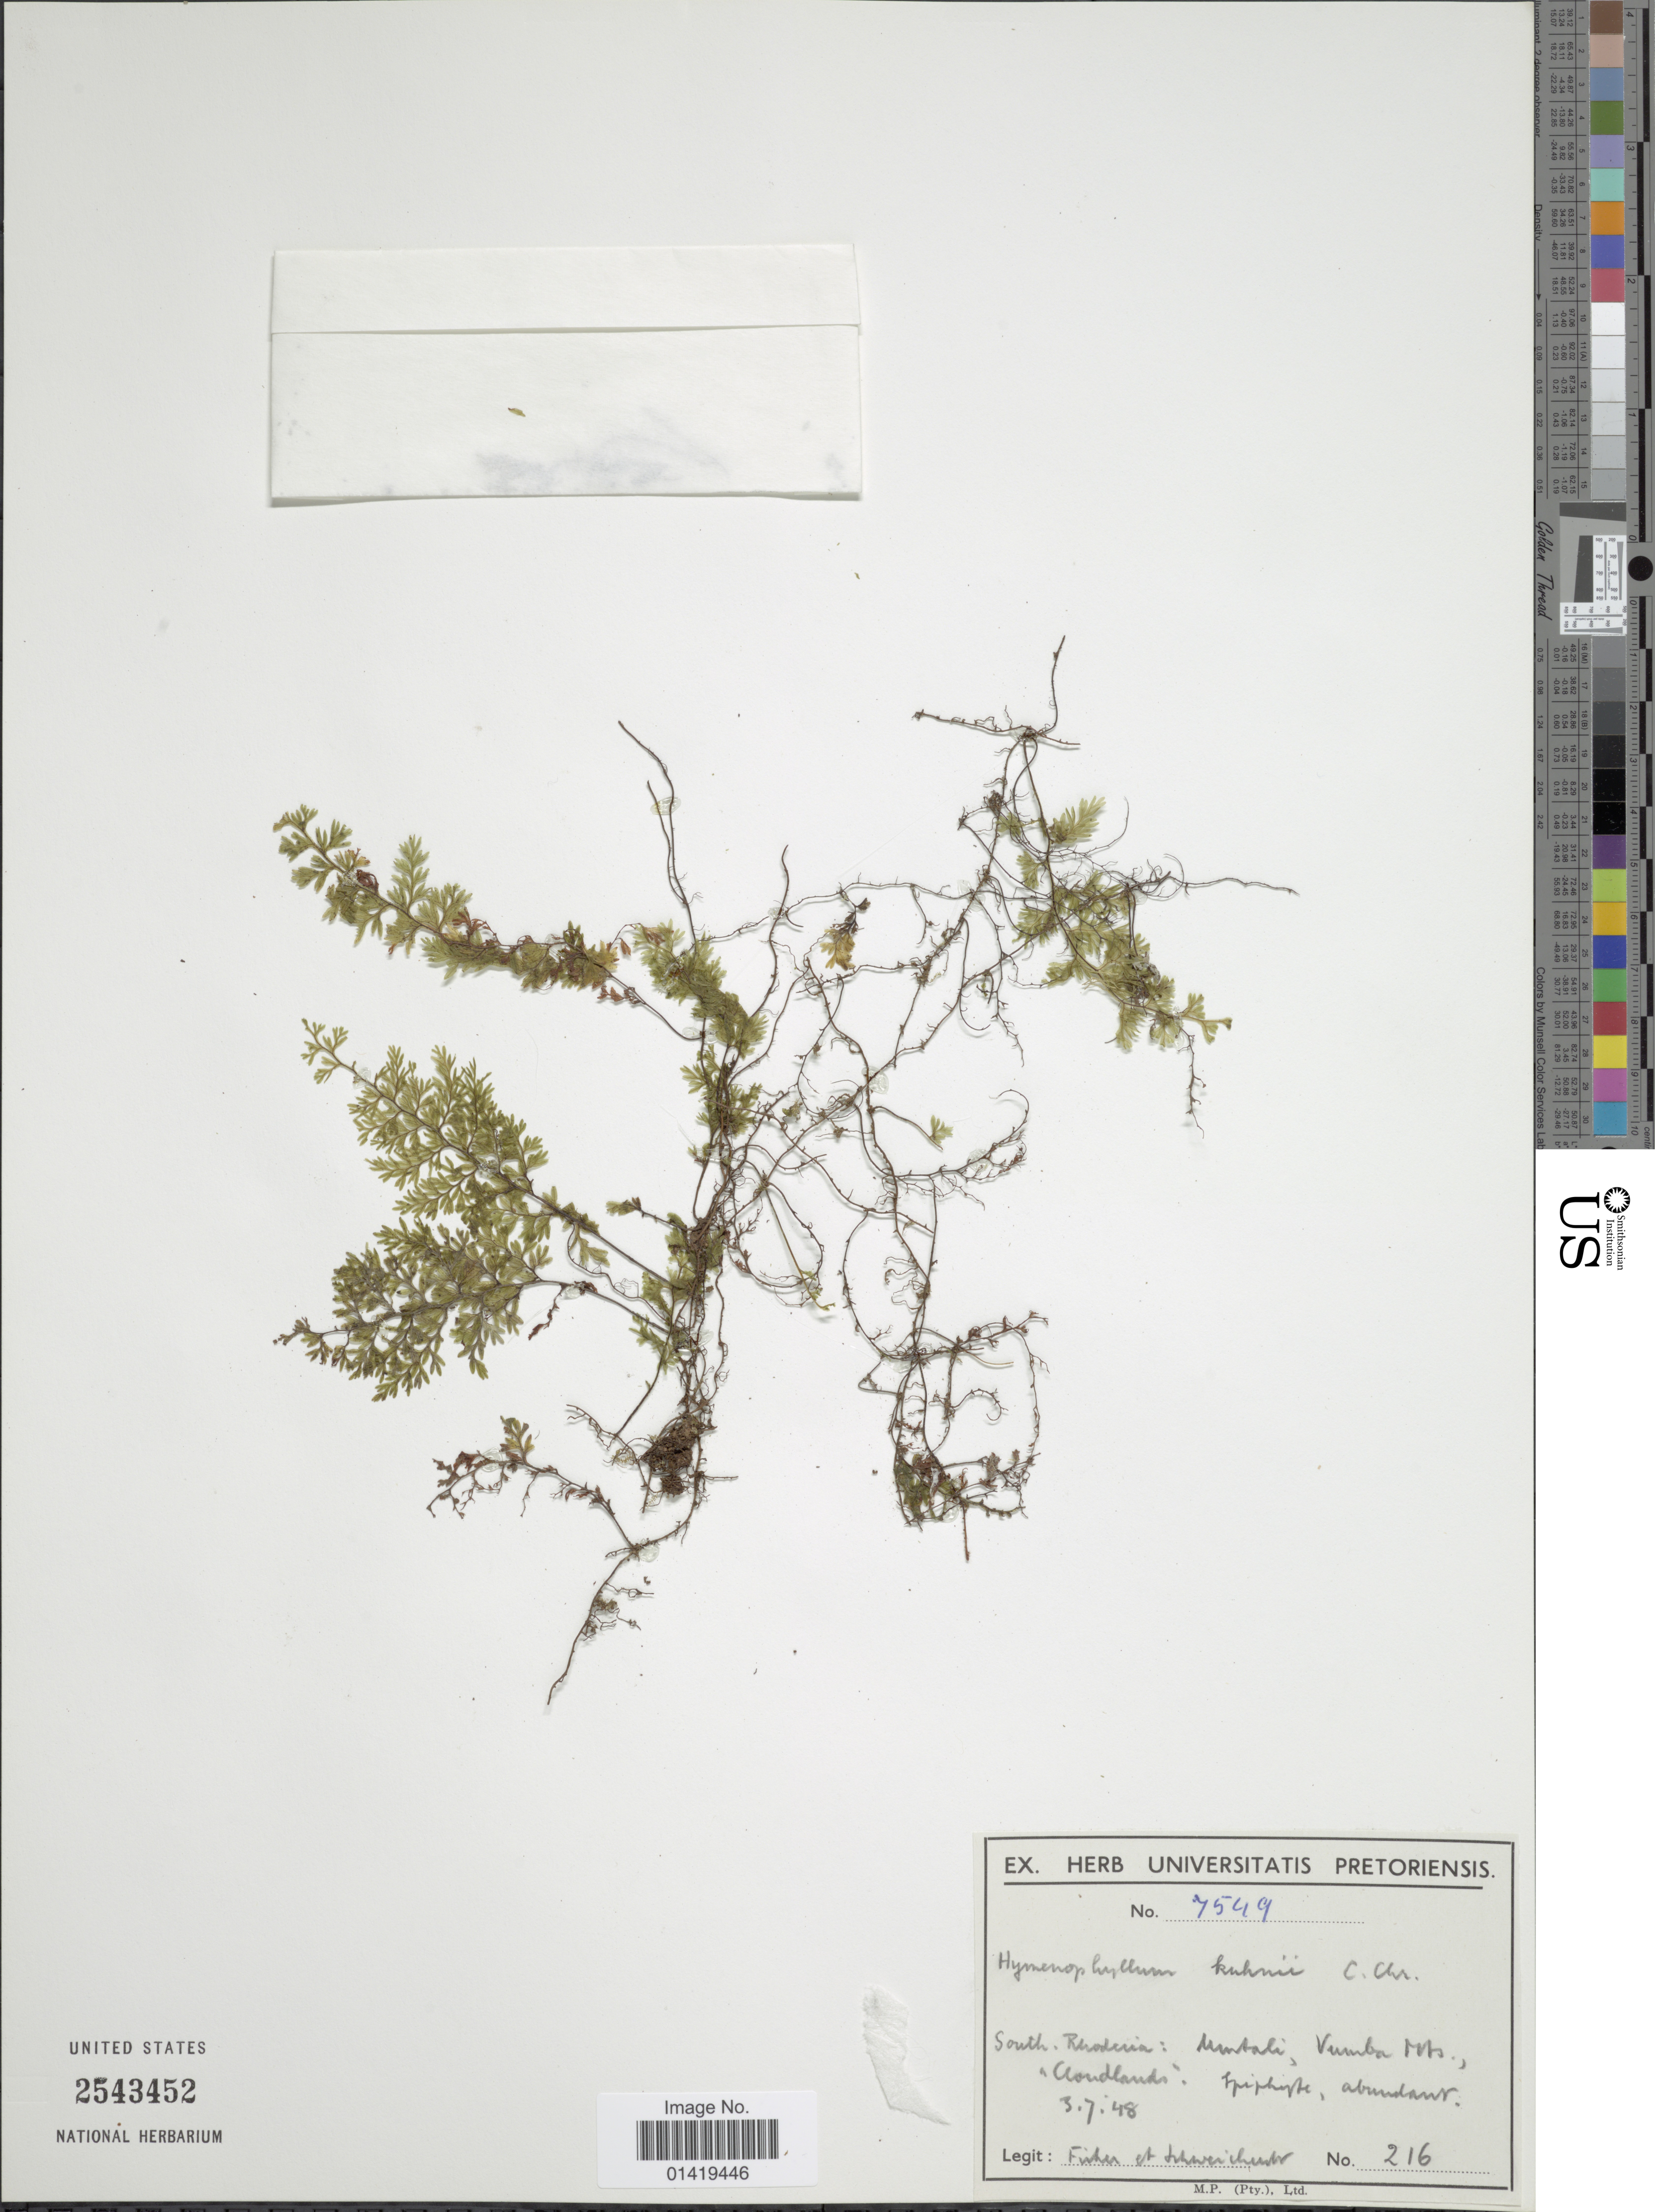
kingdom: Plantae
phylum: Tracheophyta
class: Polypodiopsida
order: Hymenophyllales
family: Hymenophyllaceae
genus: Hymenophyllum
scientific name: Hymenophyllum kuhnii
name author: C. Chr.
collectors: -- Fisher & -. Schweickerdt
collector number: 216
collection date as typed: Transcribed d/m/y: 3/7/48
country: Zimbabwe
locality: South Rhodesia: Umtali Vumba Mts "Cloudlands."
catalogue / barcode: US 2543452